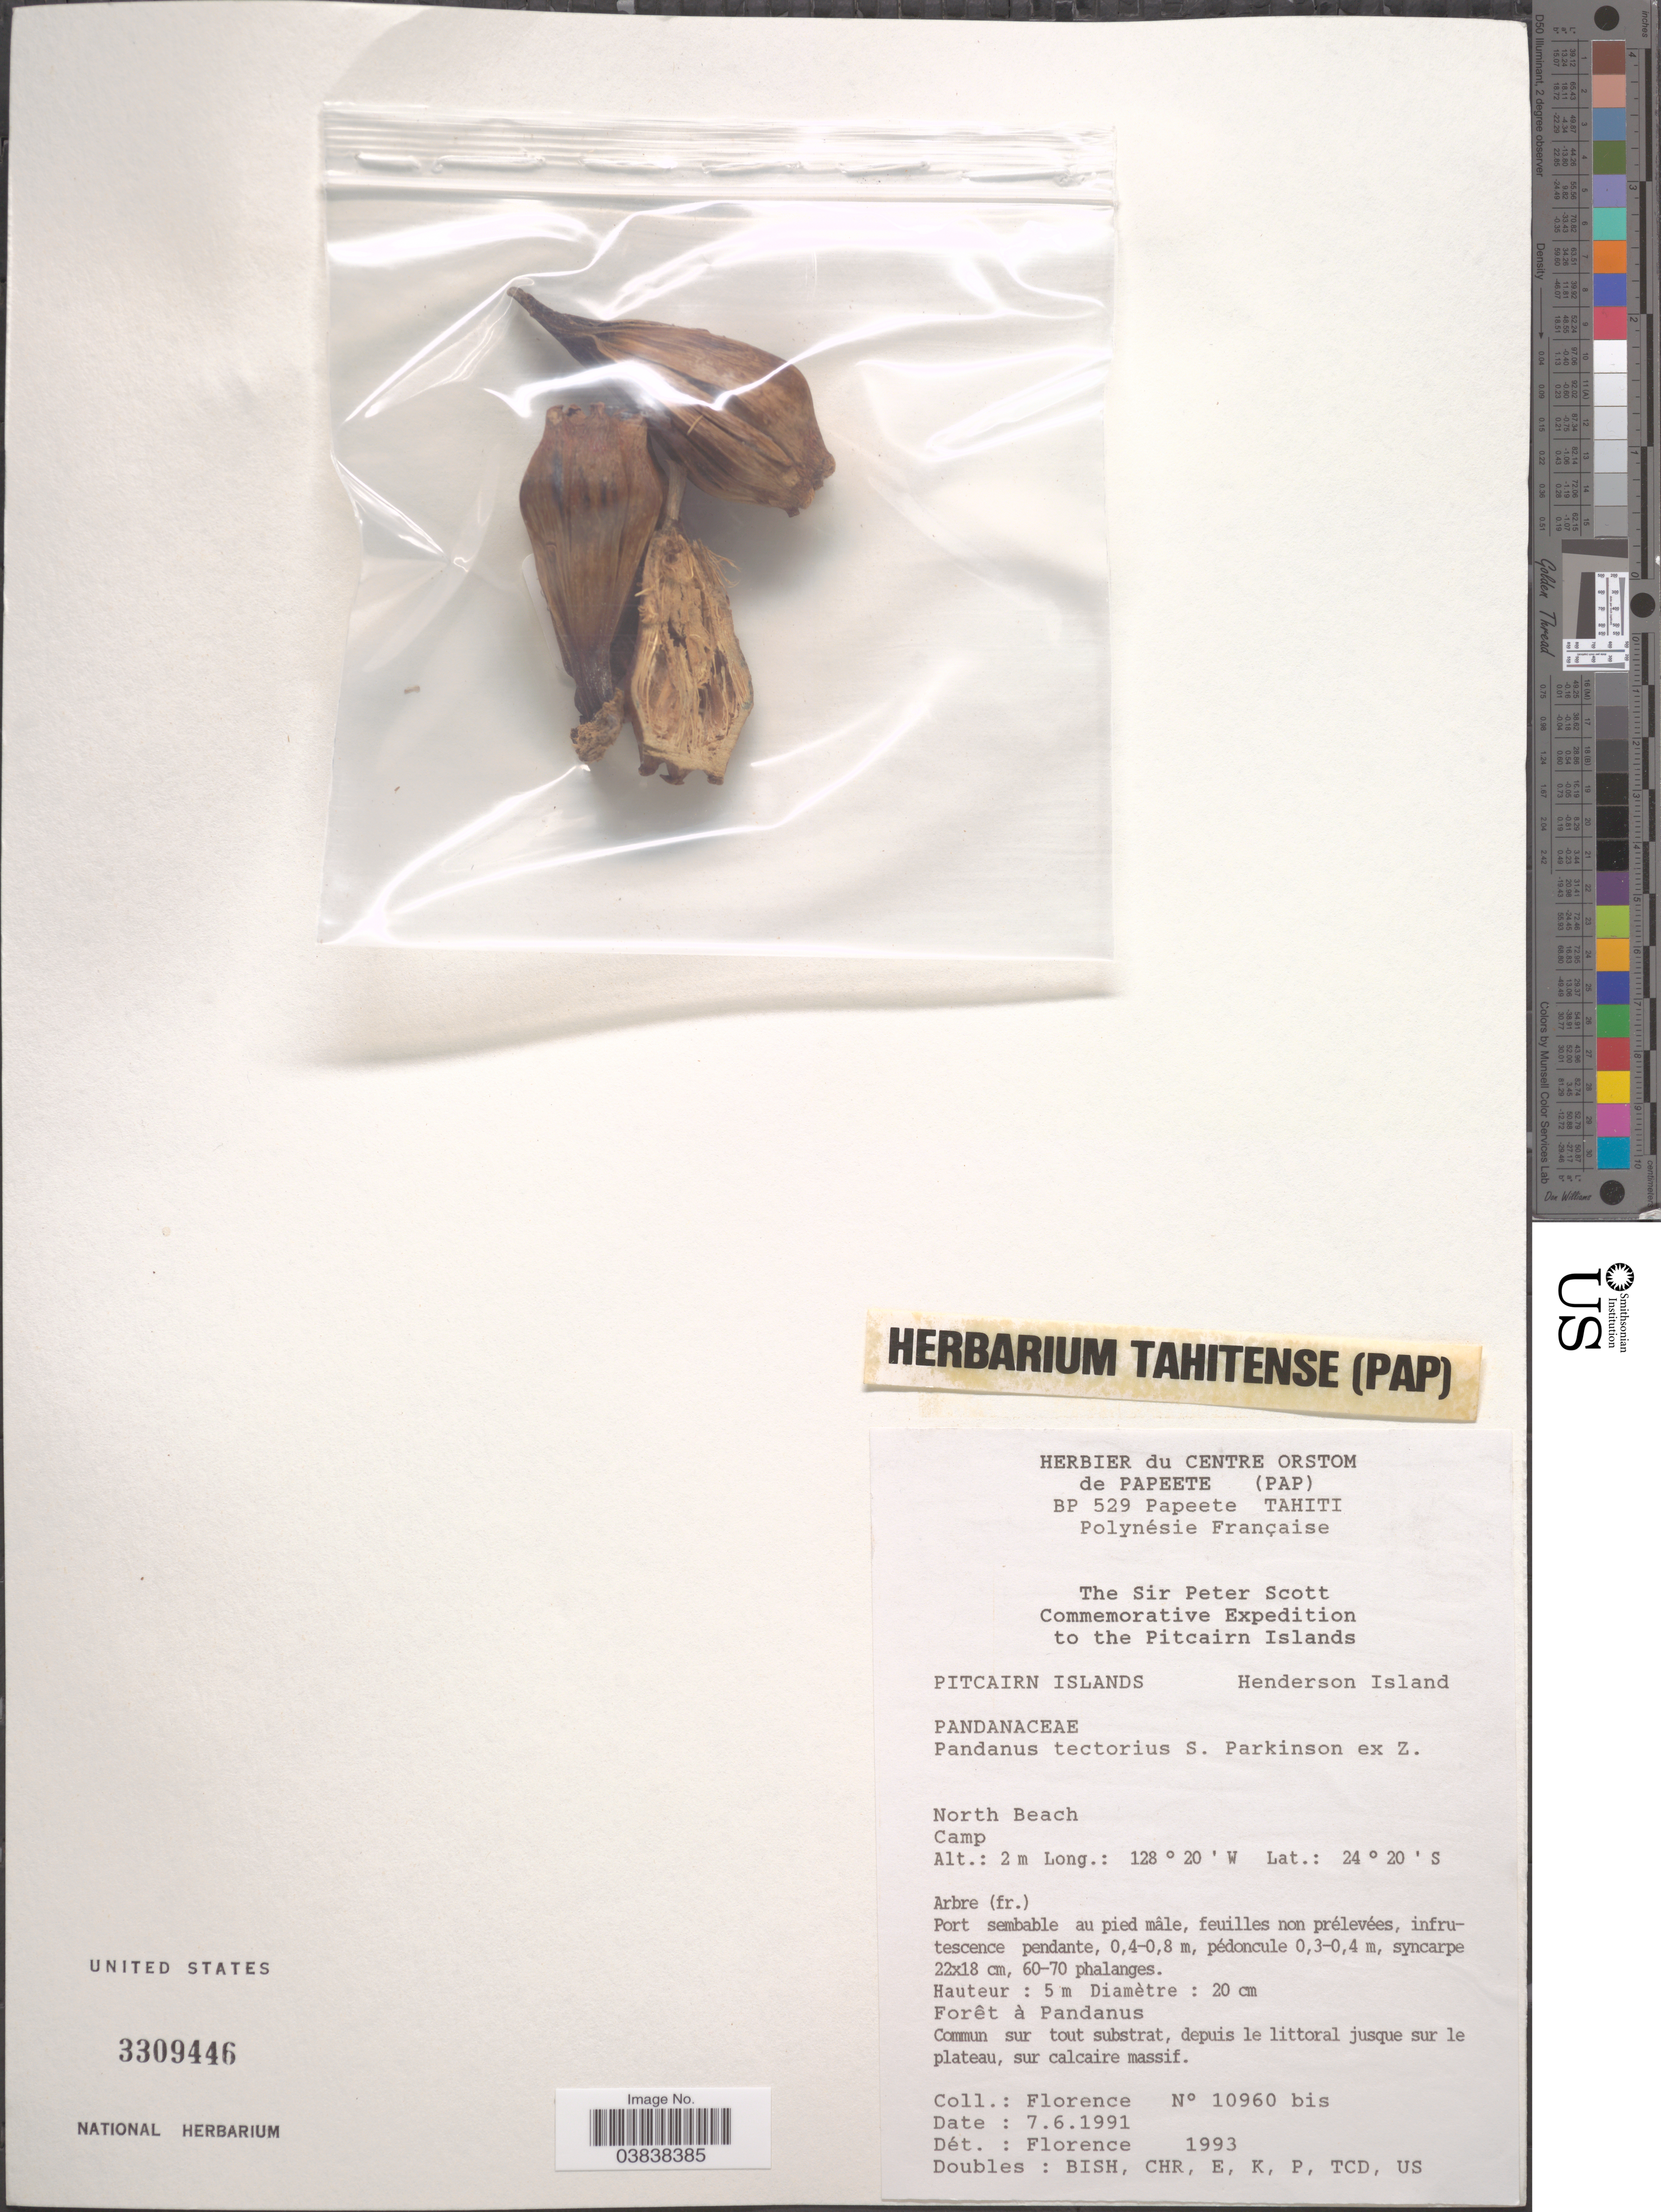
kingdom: Plantae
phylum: Tracheophyta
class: Liliopsida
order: Pandanales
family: Pandanaceae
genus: Pandanus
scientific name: Pandanus tectorius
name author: Parkinson ex DuRoi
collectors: -. Florence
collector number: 10960 bis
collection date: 1991-06-07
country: Pitcairn Islands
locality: Henderson Island. North Beach. Camp.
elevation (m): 2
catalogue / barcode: US 3309446